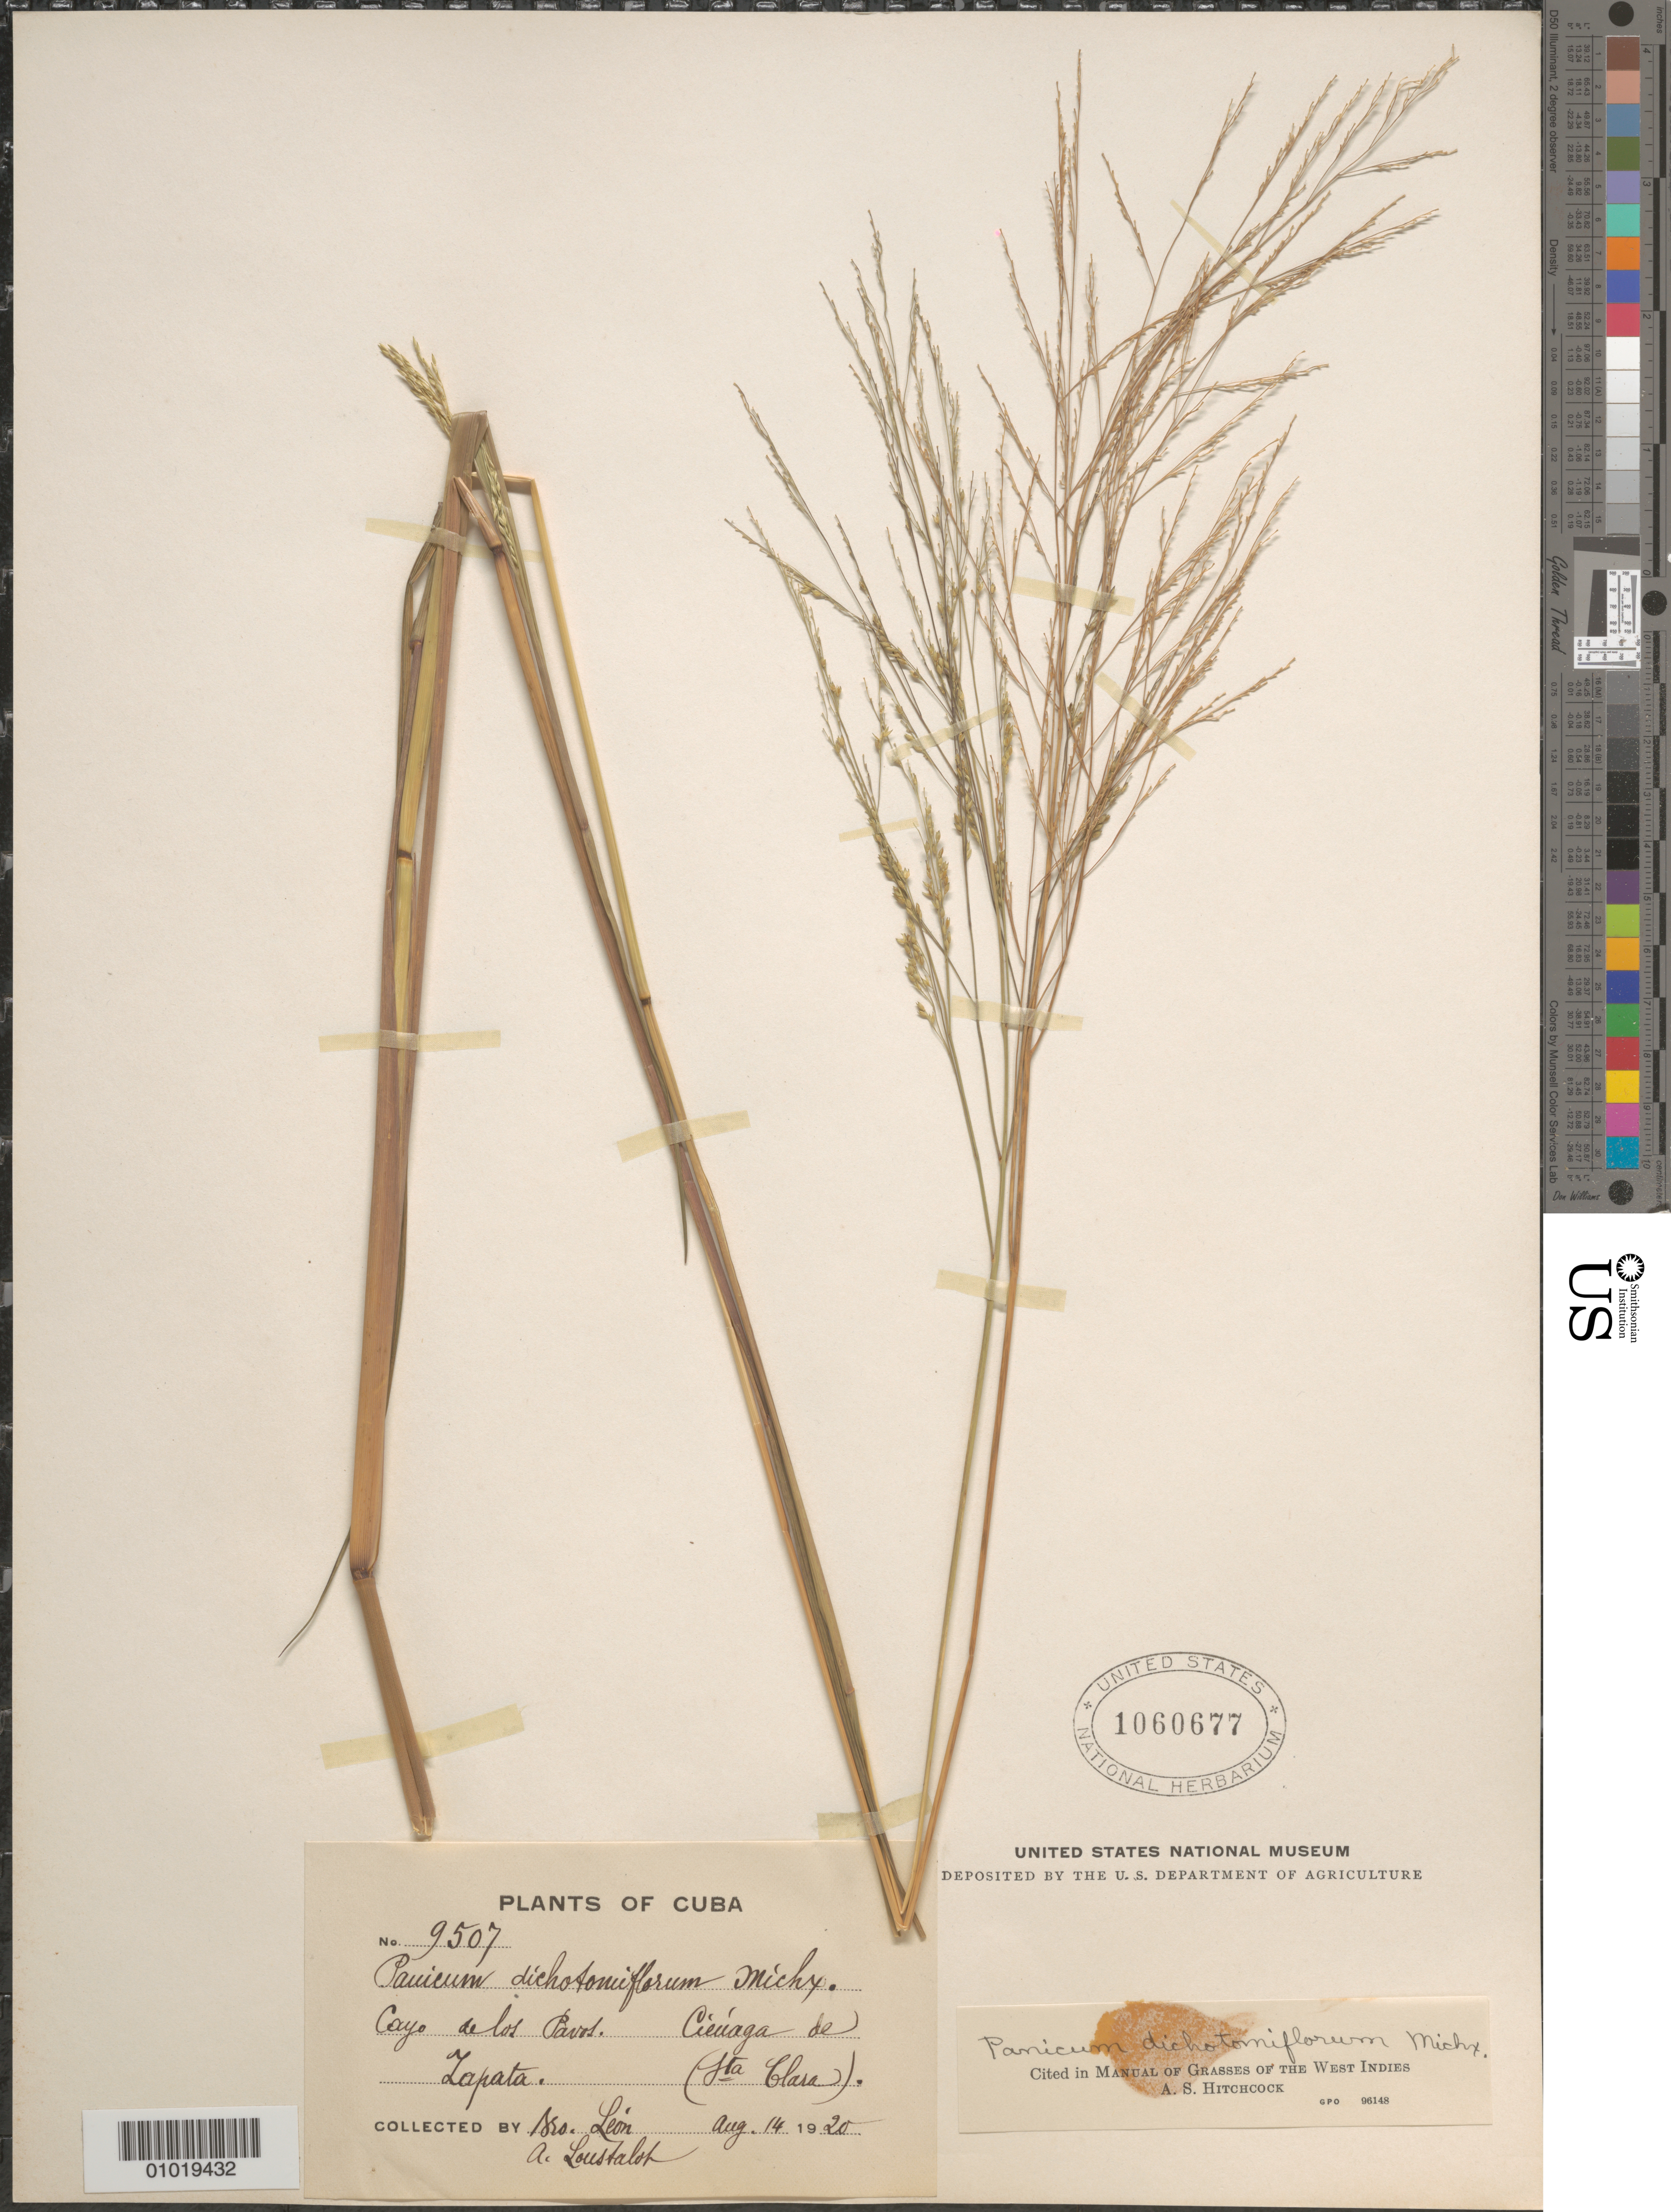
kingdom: Plantae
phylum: Tracheophyta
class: Liliopsida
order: Poales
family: Poaceae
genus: Panicum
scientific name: Panicum dichotomiflorum subsp. dichotomiflorum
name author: Michx.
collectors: Bro. León & A. Loustalot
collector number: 9507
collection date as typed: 14 Aug 1920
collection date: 1920-08-14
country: Cuba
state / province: Matanzas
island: Cuba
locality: Cayo de los Pavos, Cienaga de Zapata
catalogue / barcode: US 1060677